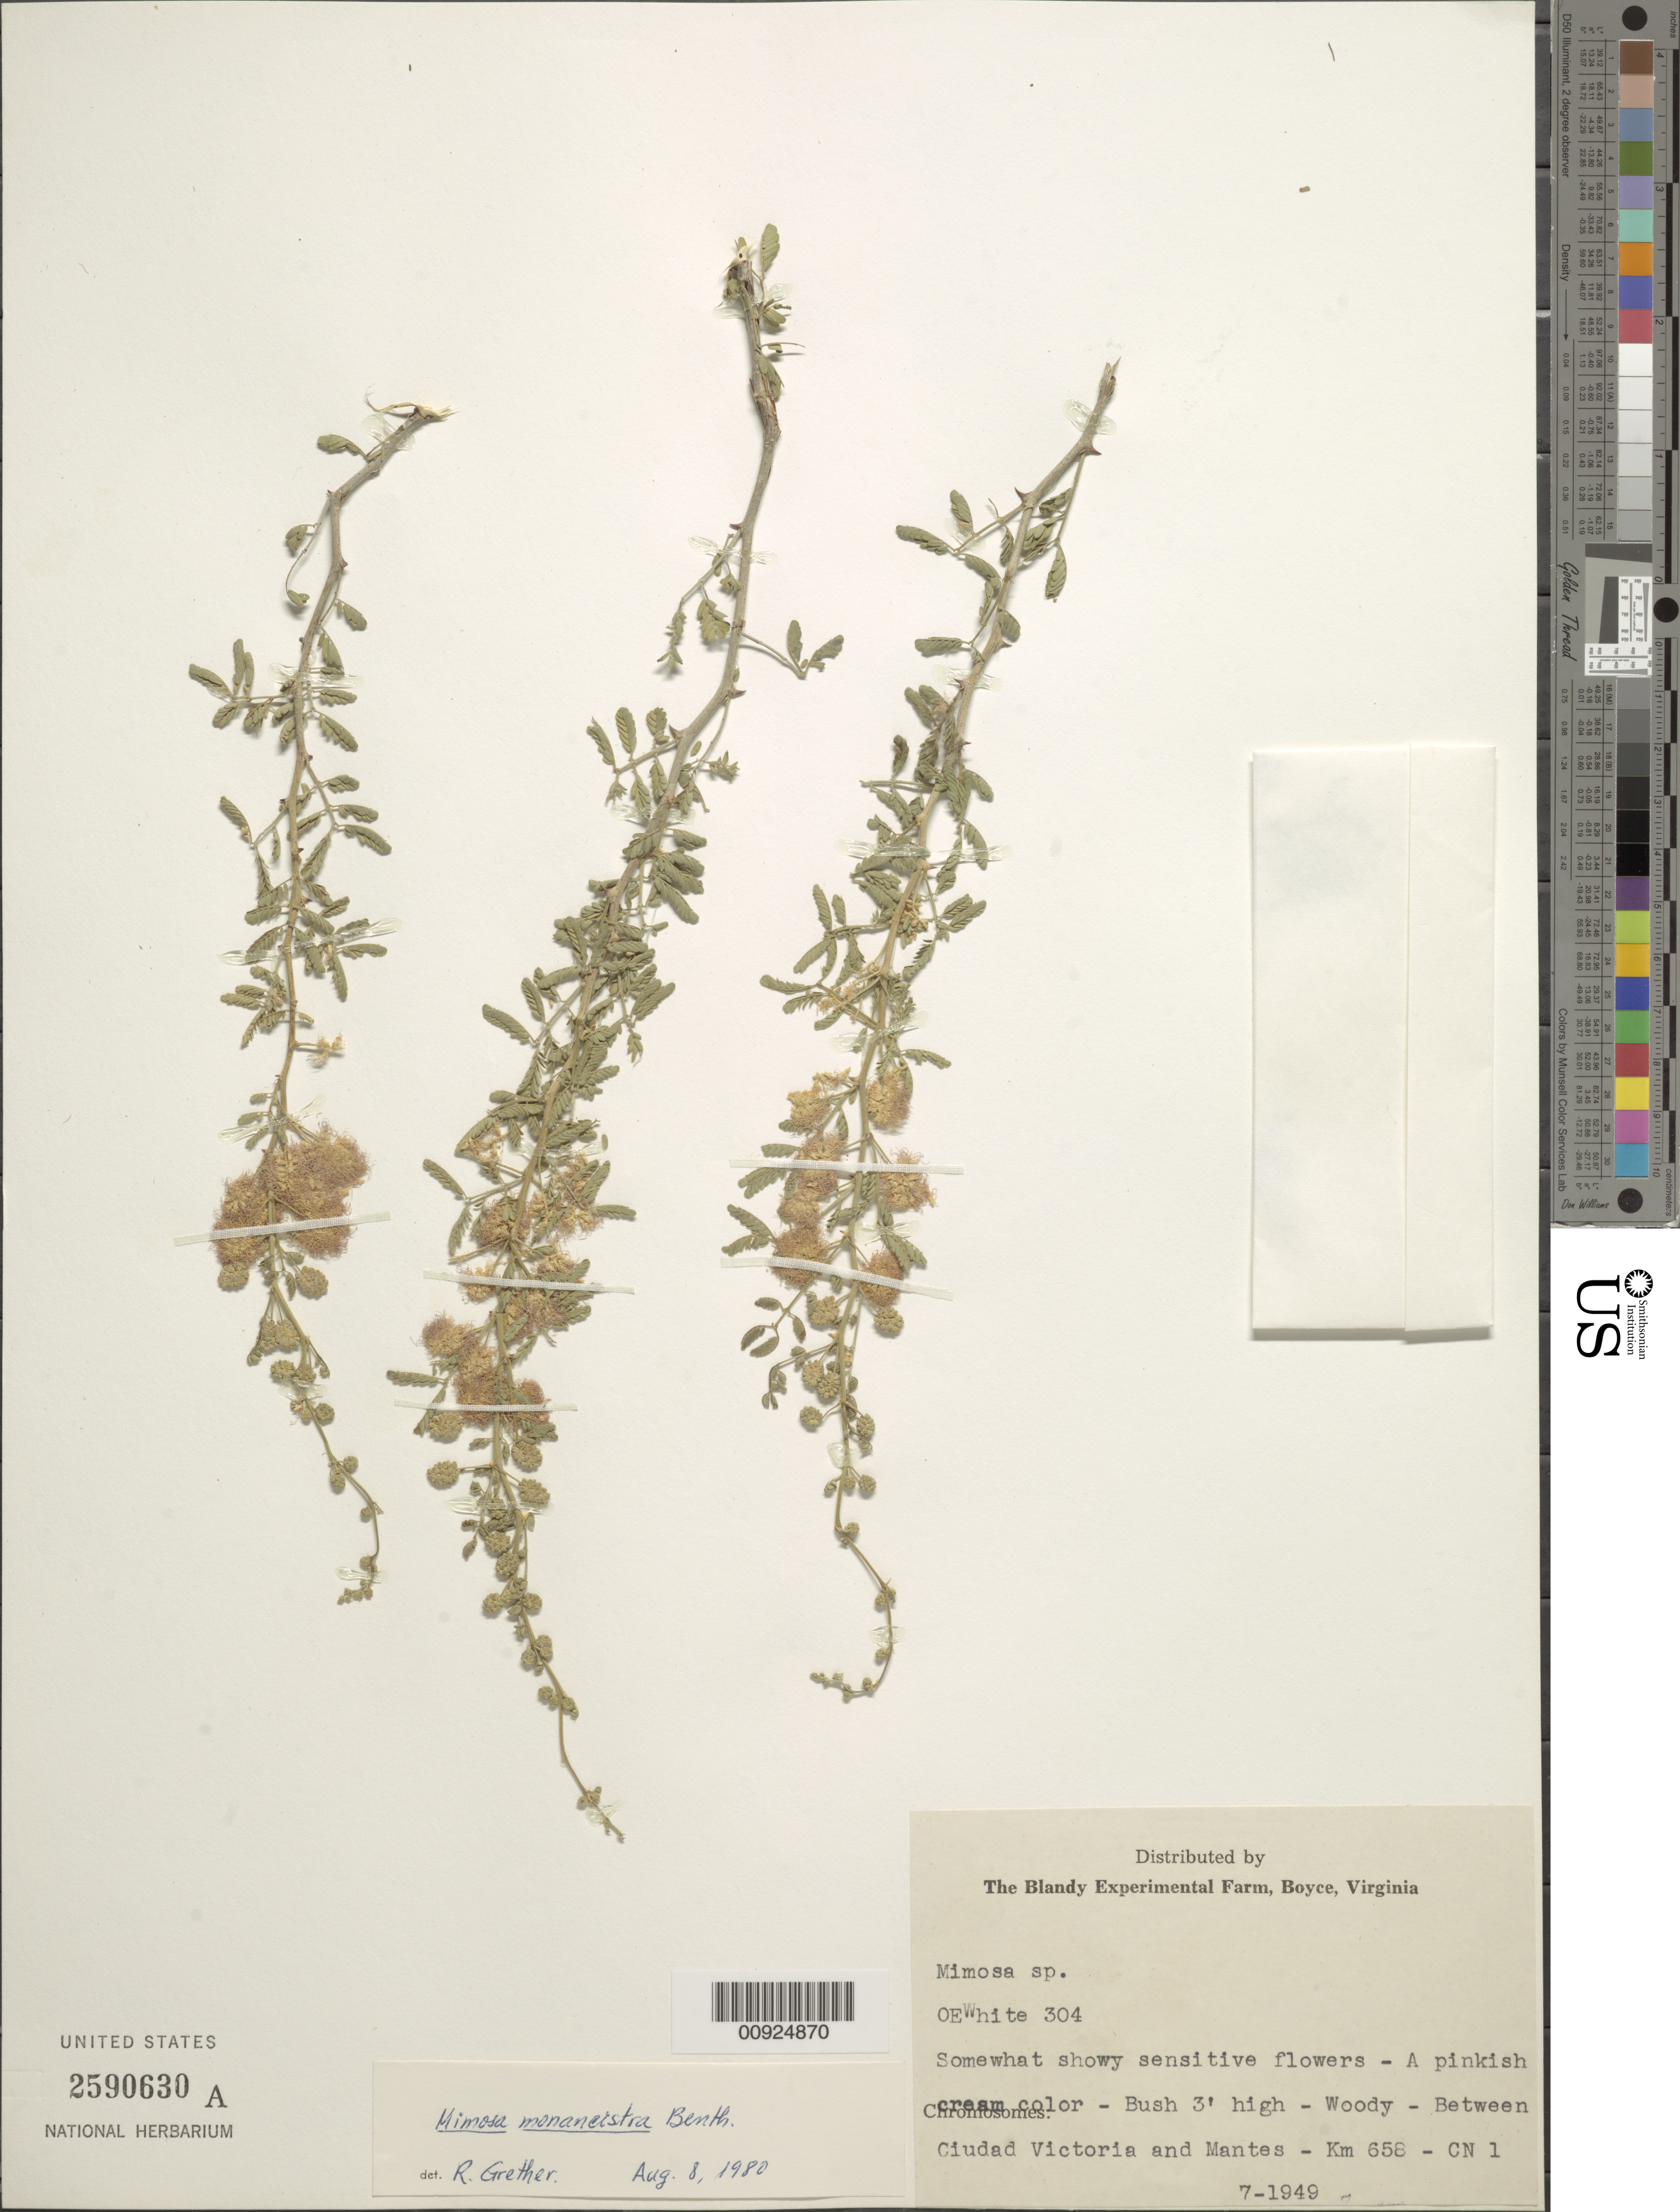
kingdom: Plantae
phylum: Tracheophyta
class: Magnoliopsida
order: Fabales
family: Fabaceae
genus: Mimosa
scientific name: Mimosa monancistra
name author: Benth.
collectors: O. E. White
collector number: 304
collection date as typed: Jul 1949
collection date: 1949-07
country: Mexico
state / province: Tamaulipas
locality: Between Ciudad Victoria and Mantes - Km 658 - CN 1.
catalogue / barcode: US 2590630A